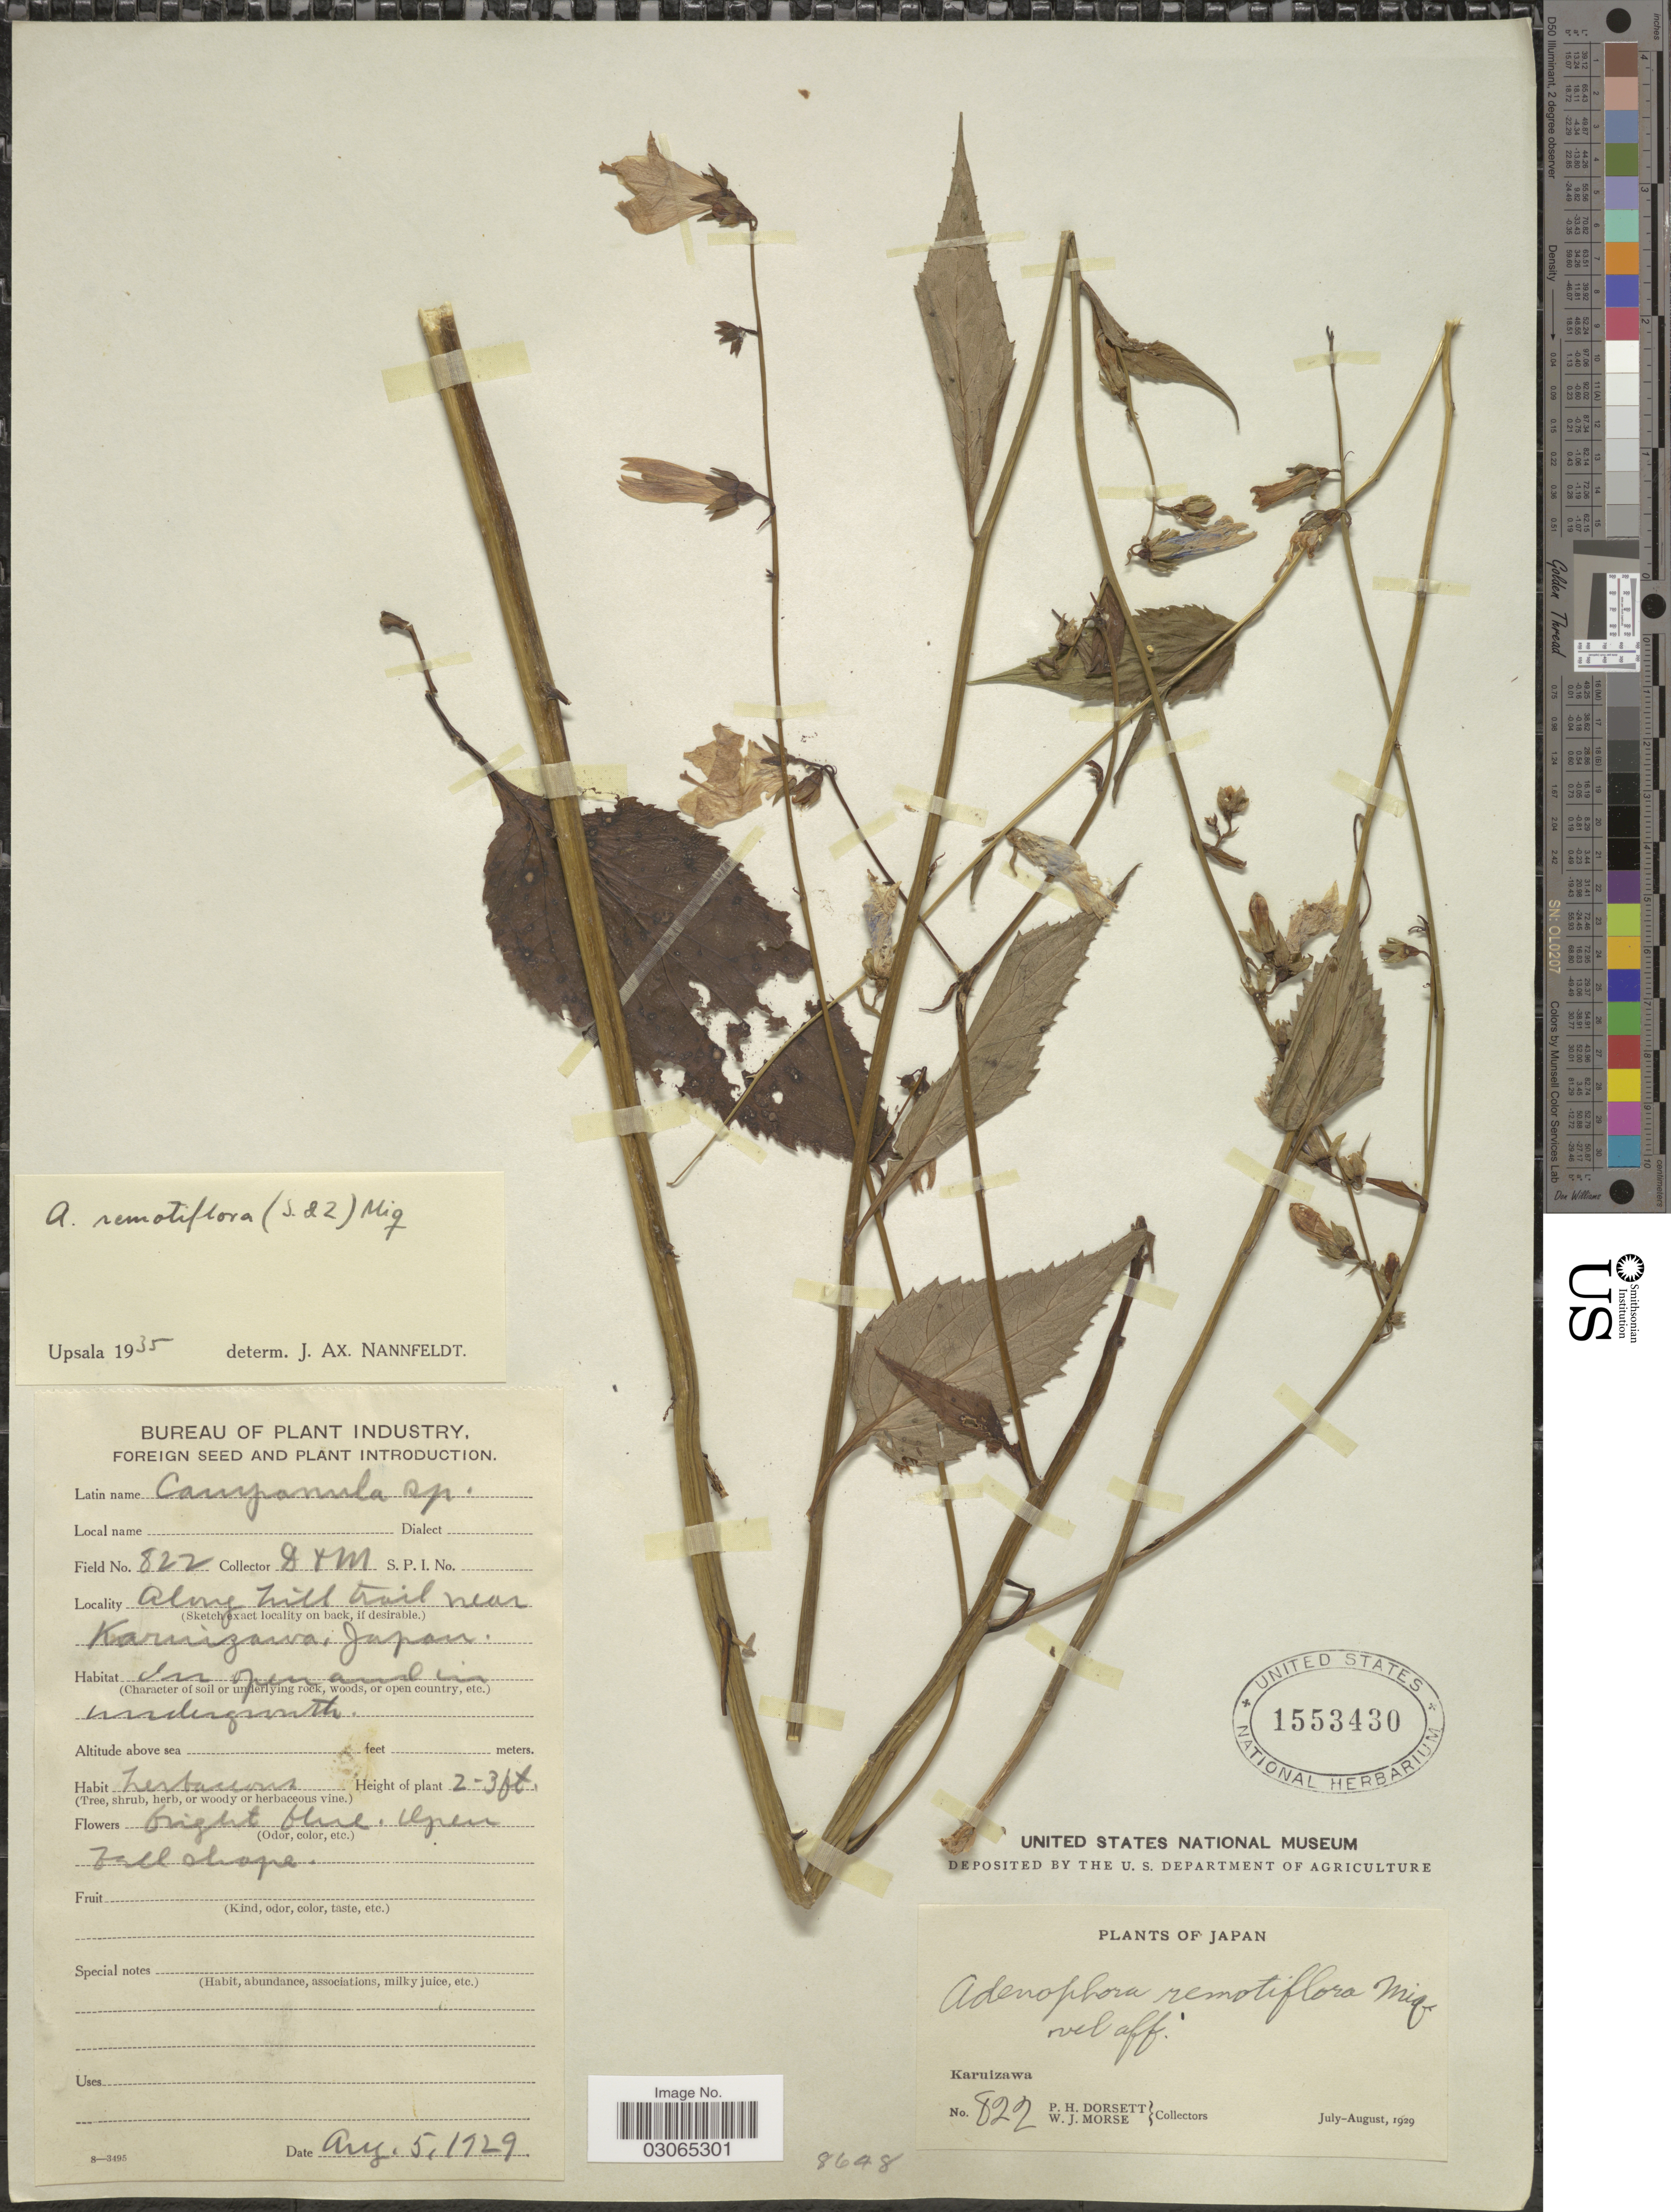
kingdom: Plantae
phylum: Tracheophyta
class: Magnoliopsida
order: Asterales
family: Campanulaceae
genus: Adenophora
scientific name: Adenophora remotiflora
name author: (Siebold & Zucc.) Miq.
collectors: P. H. Dorsett & W. J. Morse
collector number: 822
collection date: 1929-08-05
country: Japan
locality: Along hill trail near Karuizawa.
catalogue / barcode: US 1553430